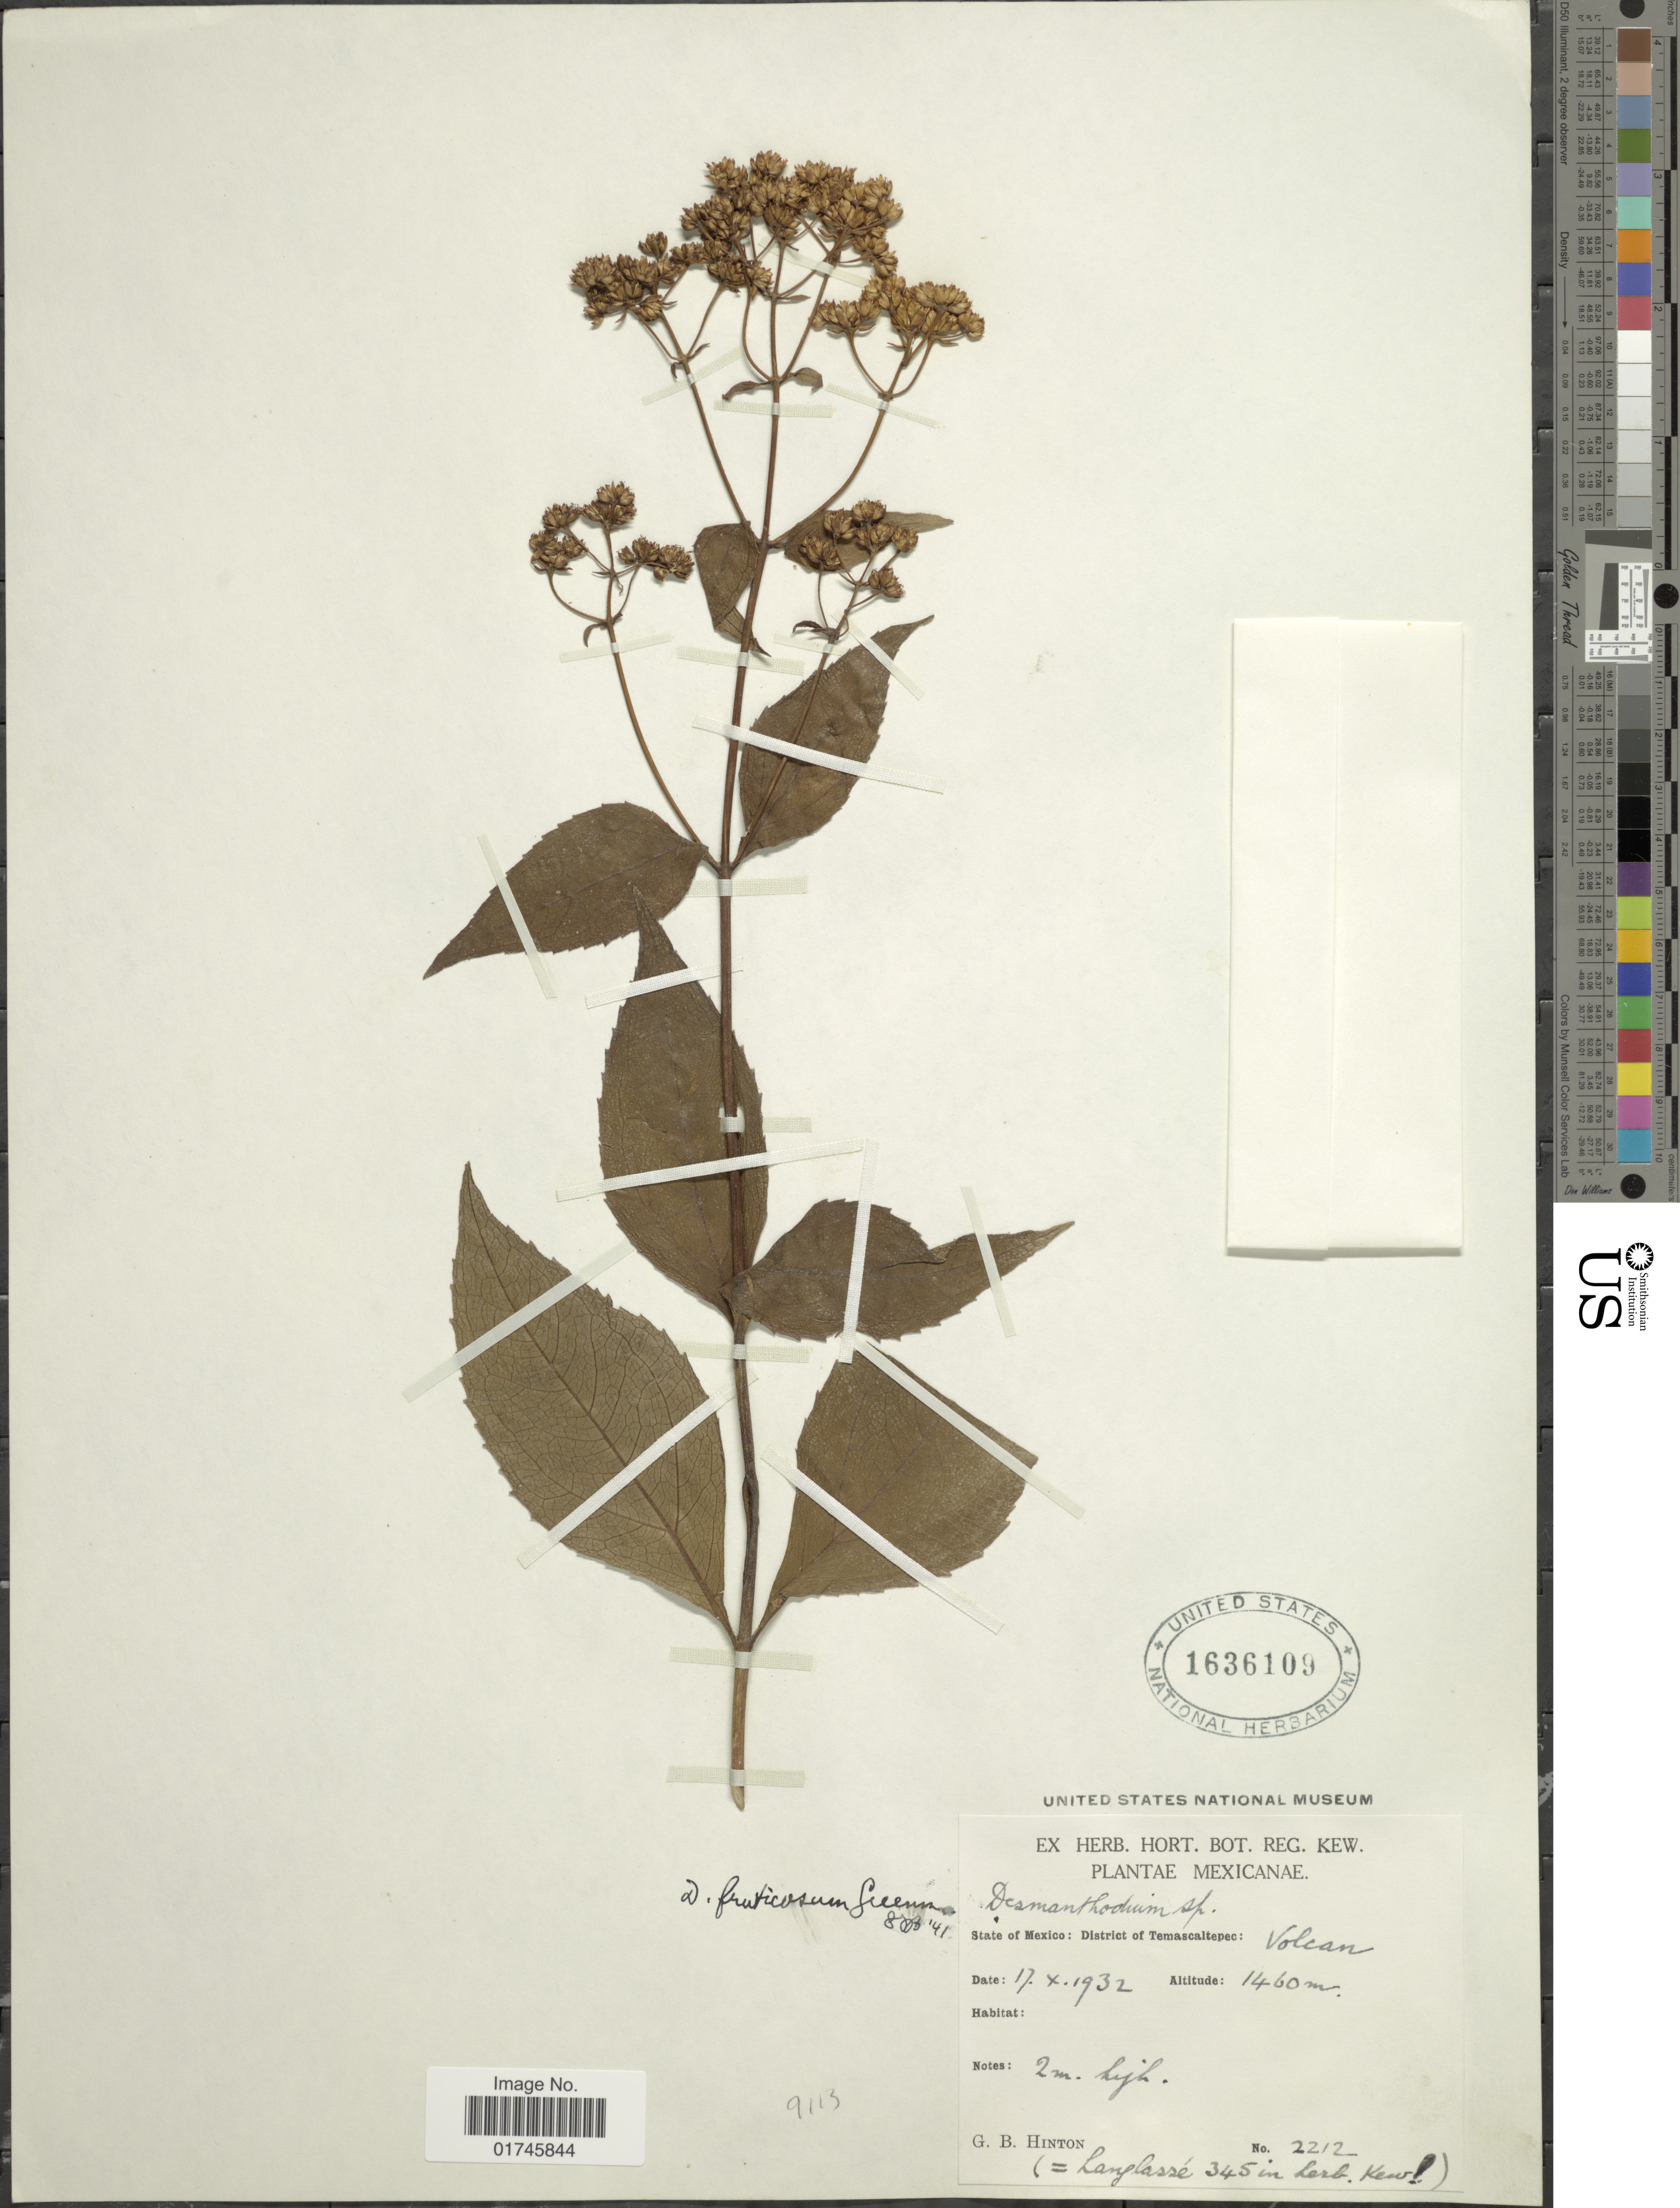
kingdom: Plantae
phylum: Tracheophyta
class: Magnoliopsida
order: Asterales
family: Asteraceae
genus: Desmanthodium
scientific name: Desmanthodium fruticosum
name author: Greenm.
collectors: G. B. Hinton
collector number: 2212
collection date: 1932-10-17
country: Mexico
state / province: México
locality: District of Temascaltepec: Volcan.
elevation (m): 1460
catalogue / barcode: US 1636109